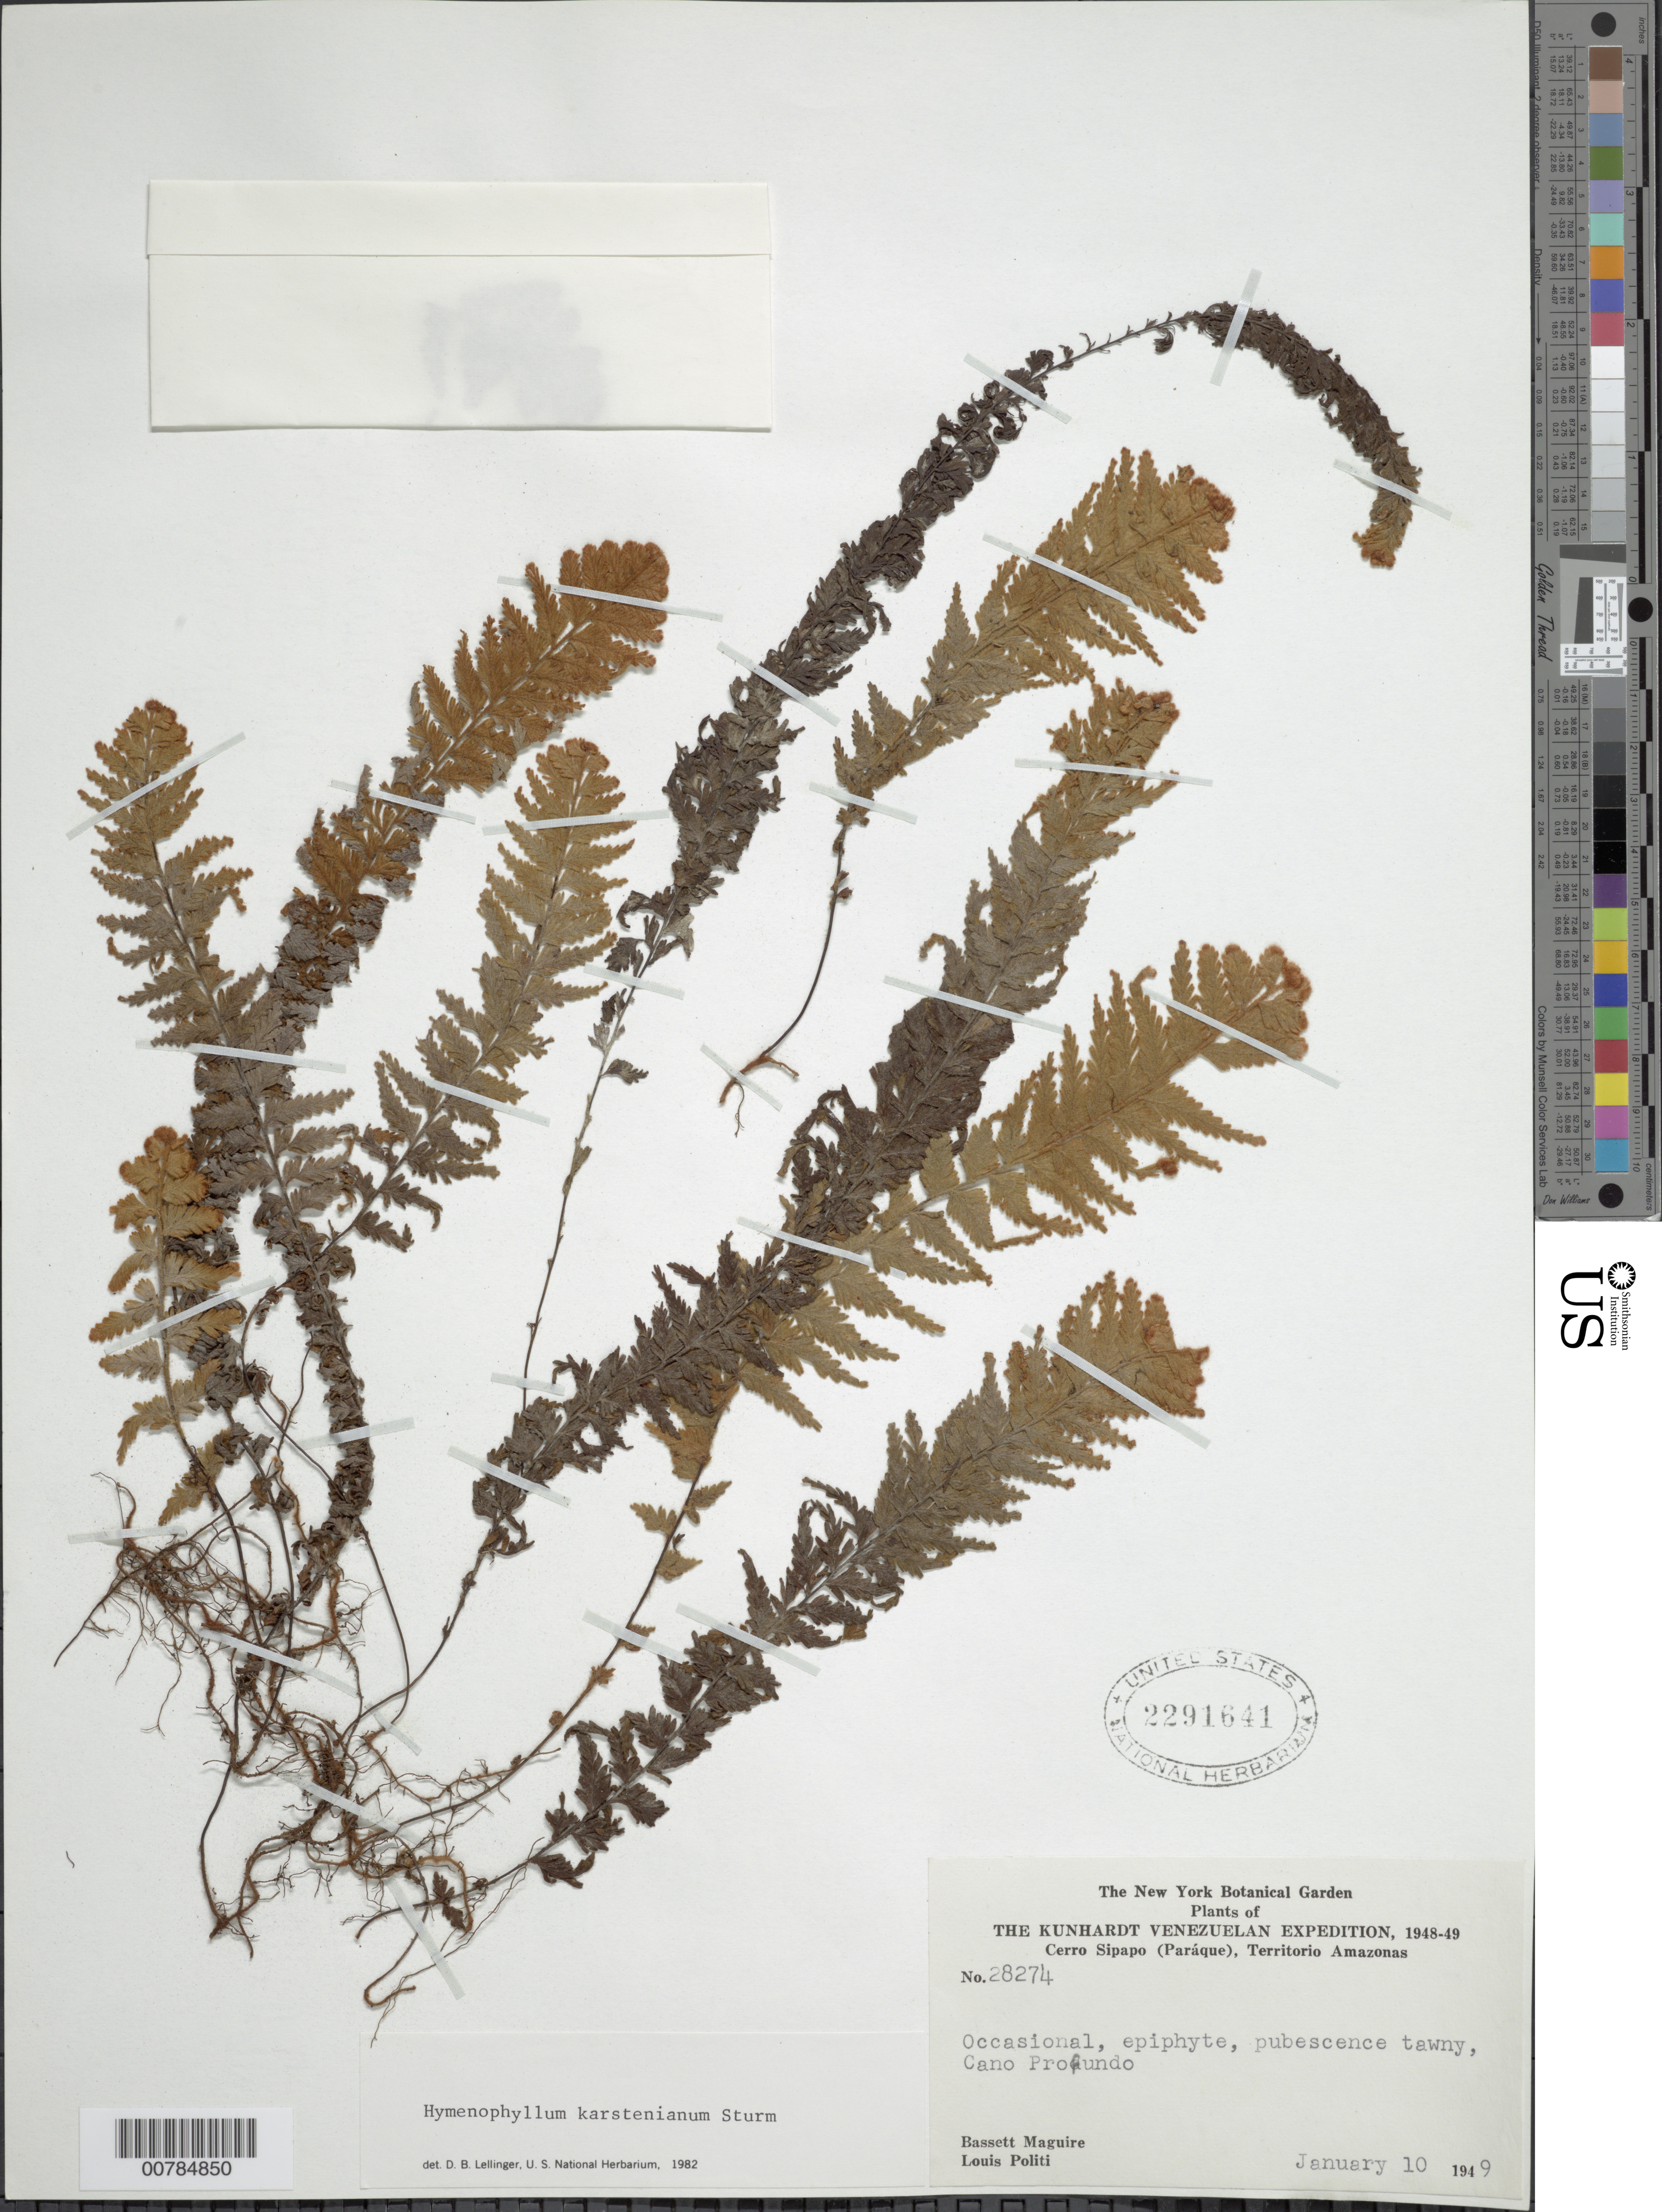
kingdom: Plantae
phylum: Tracheophyta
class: Polypodiopsida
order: Hymenophyllales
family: Hymenophyllaceae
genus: Hymenophyllum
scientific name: Hymenophyllum karstenianum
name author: J.W. Sturm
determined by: Lellinger, David B., (BOT), Smithsonian Institution - National Museum of Natural History (UNITED STATES)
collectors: B. Maguire & L. Politi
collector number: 28274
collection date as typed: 10-Jan-49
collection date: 1949-01-10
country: Venezuela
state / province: Amazonas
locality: Cerro Sipapo (Paráque), Caño Profundo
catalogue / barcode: US 2291641